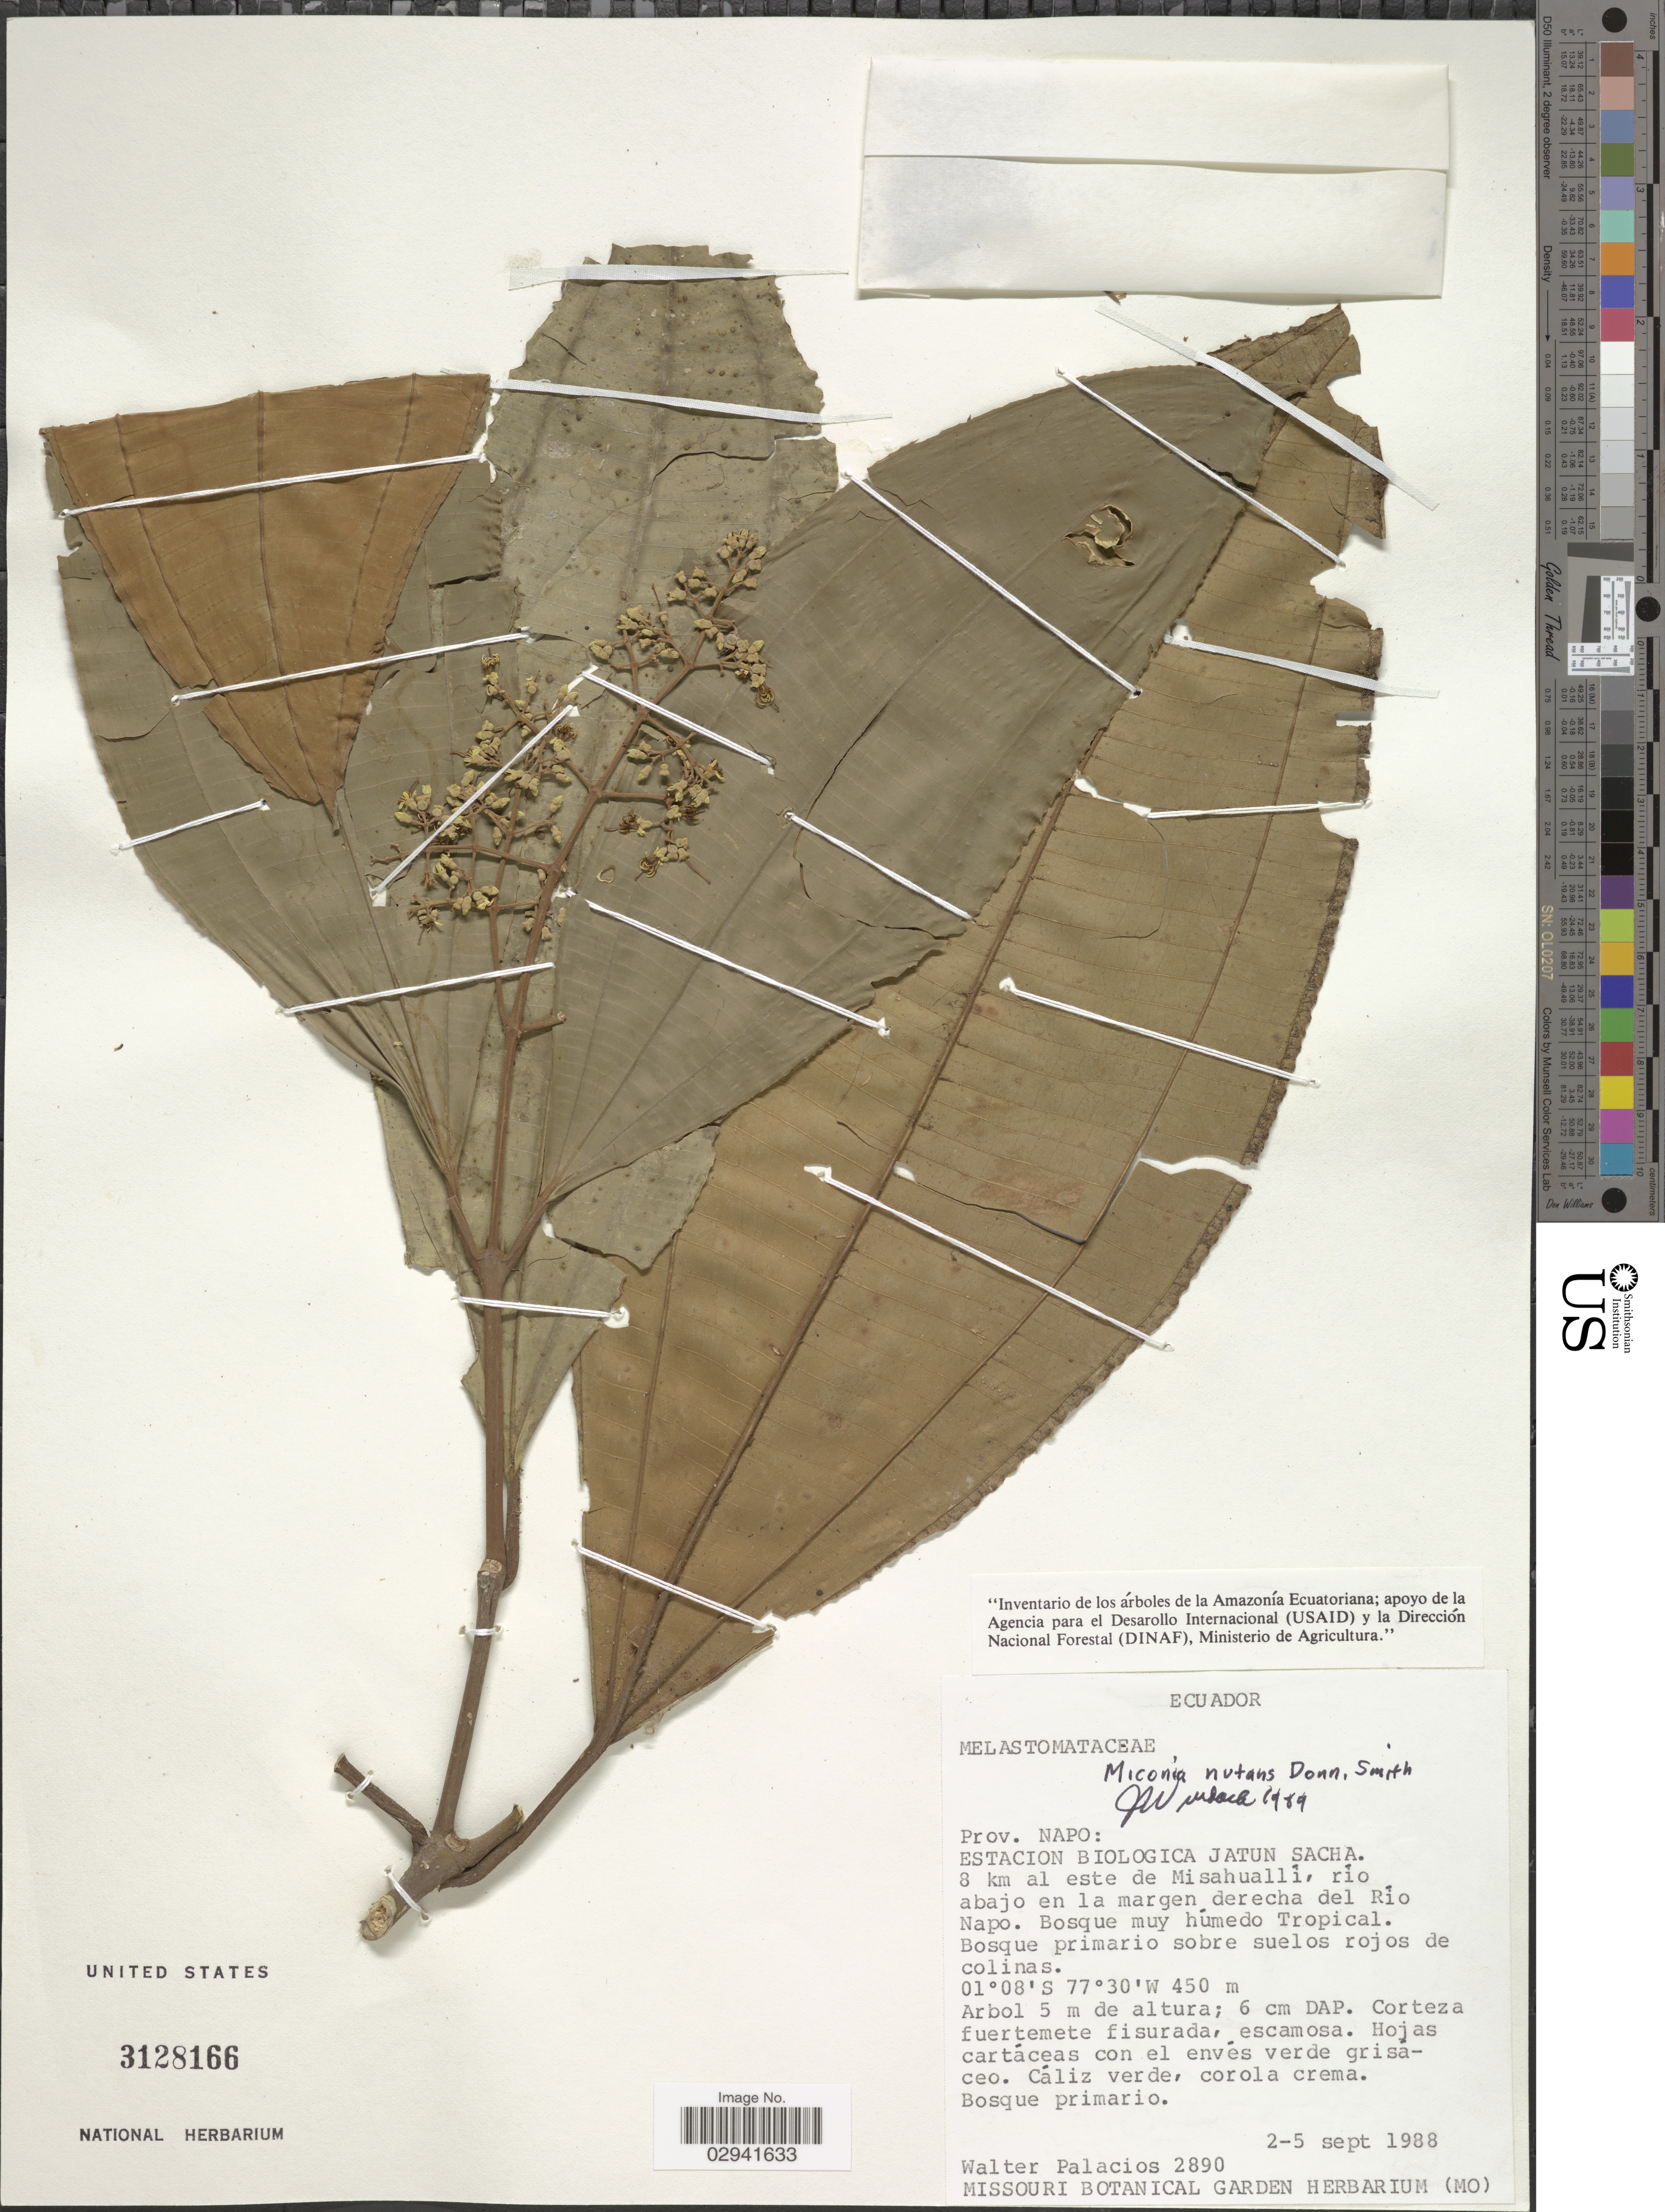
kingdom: Plantae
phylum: Tracheophyta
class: Magnoliopsida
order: Myrtales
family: Melastomataceae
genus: Miconia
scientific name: Miconia nutans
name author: Donn. Sm.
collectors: W. Palacios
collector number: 2890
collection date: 1988-09-02/1988-09-25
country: Ecuador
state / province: Napo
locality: Prov. Napo: Estacion Biologica Jatun Sacha. 8 km al este de Misahuallí, río abajo en la margen derecha del Río Napo.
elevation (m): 450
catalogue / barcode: US 3128166